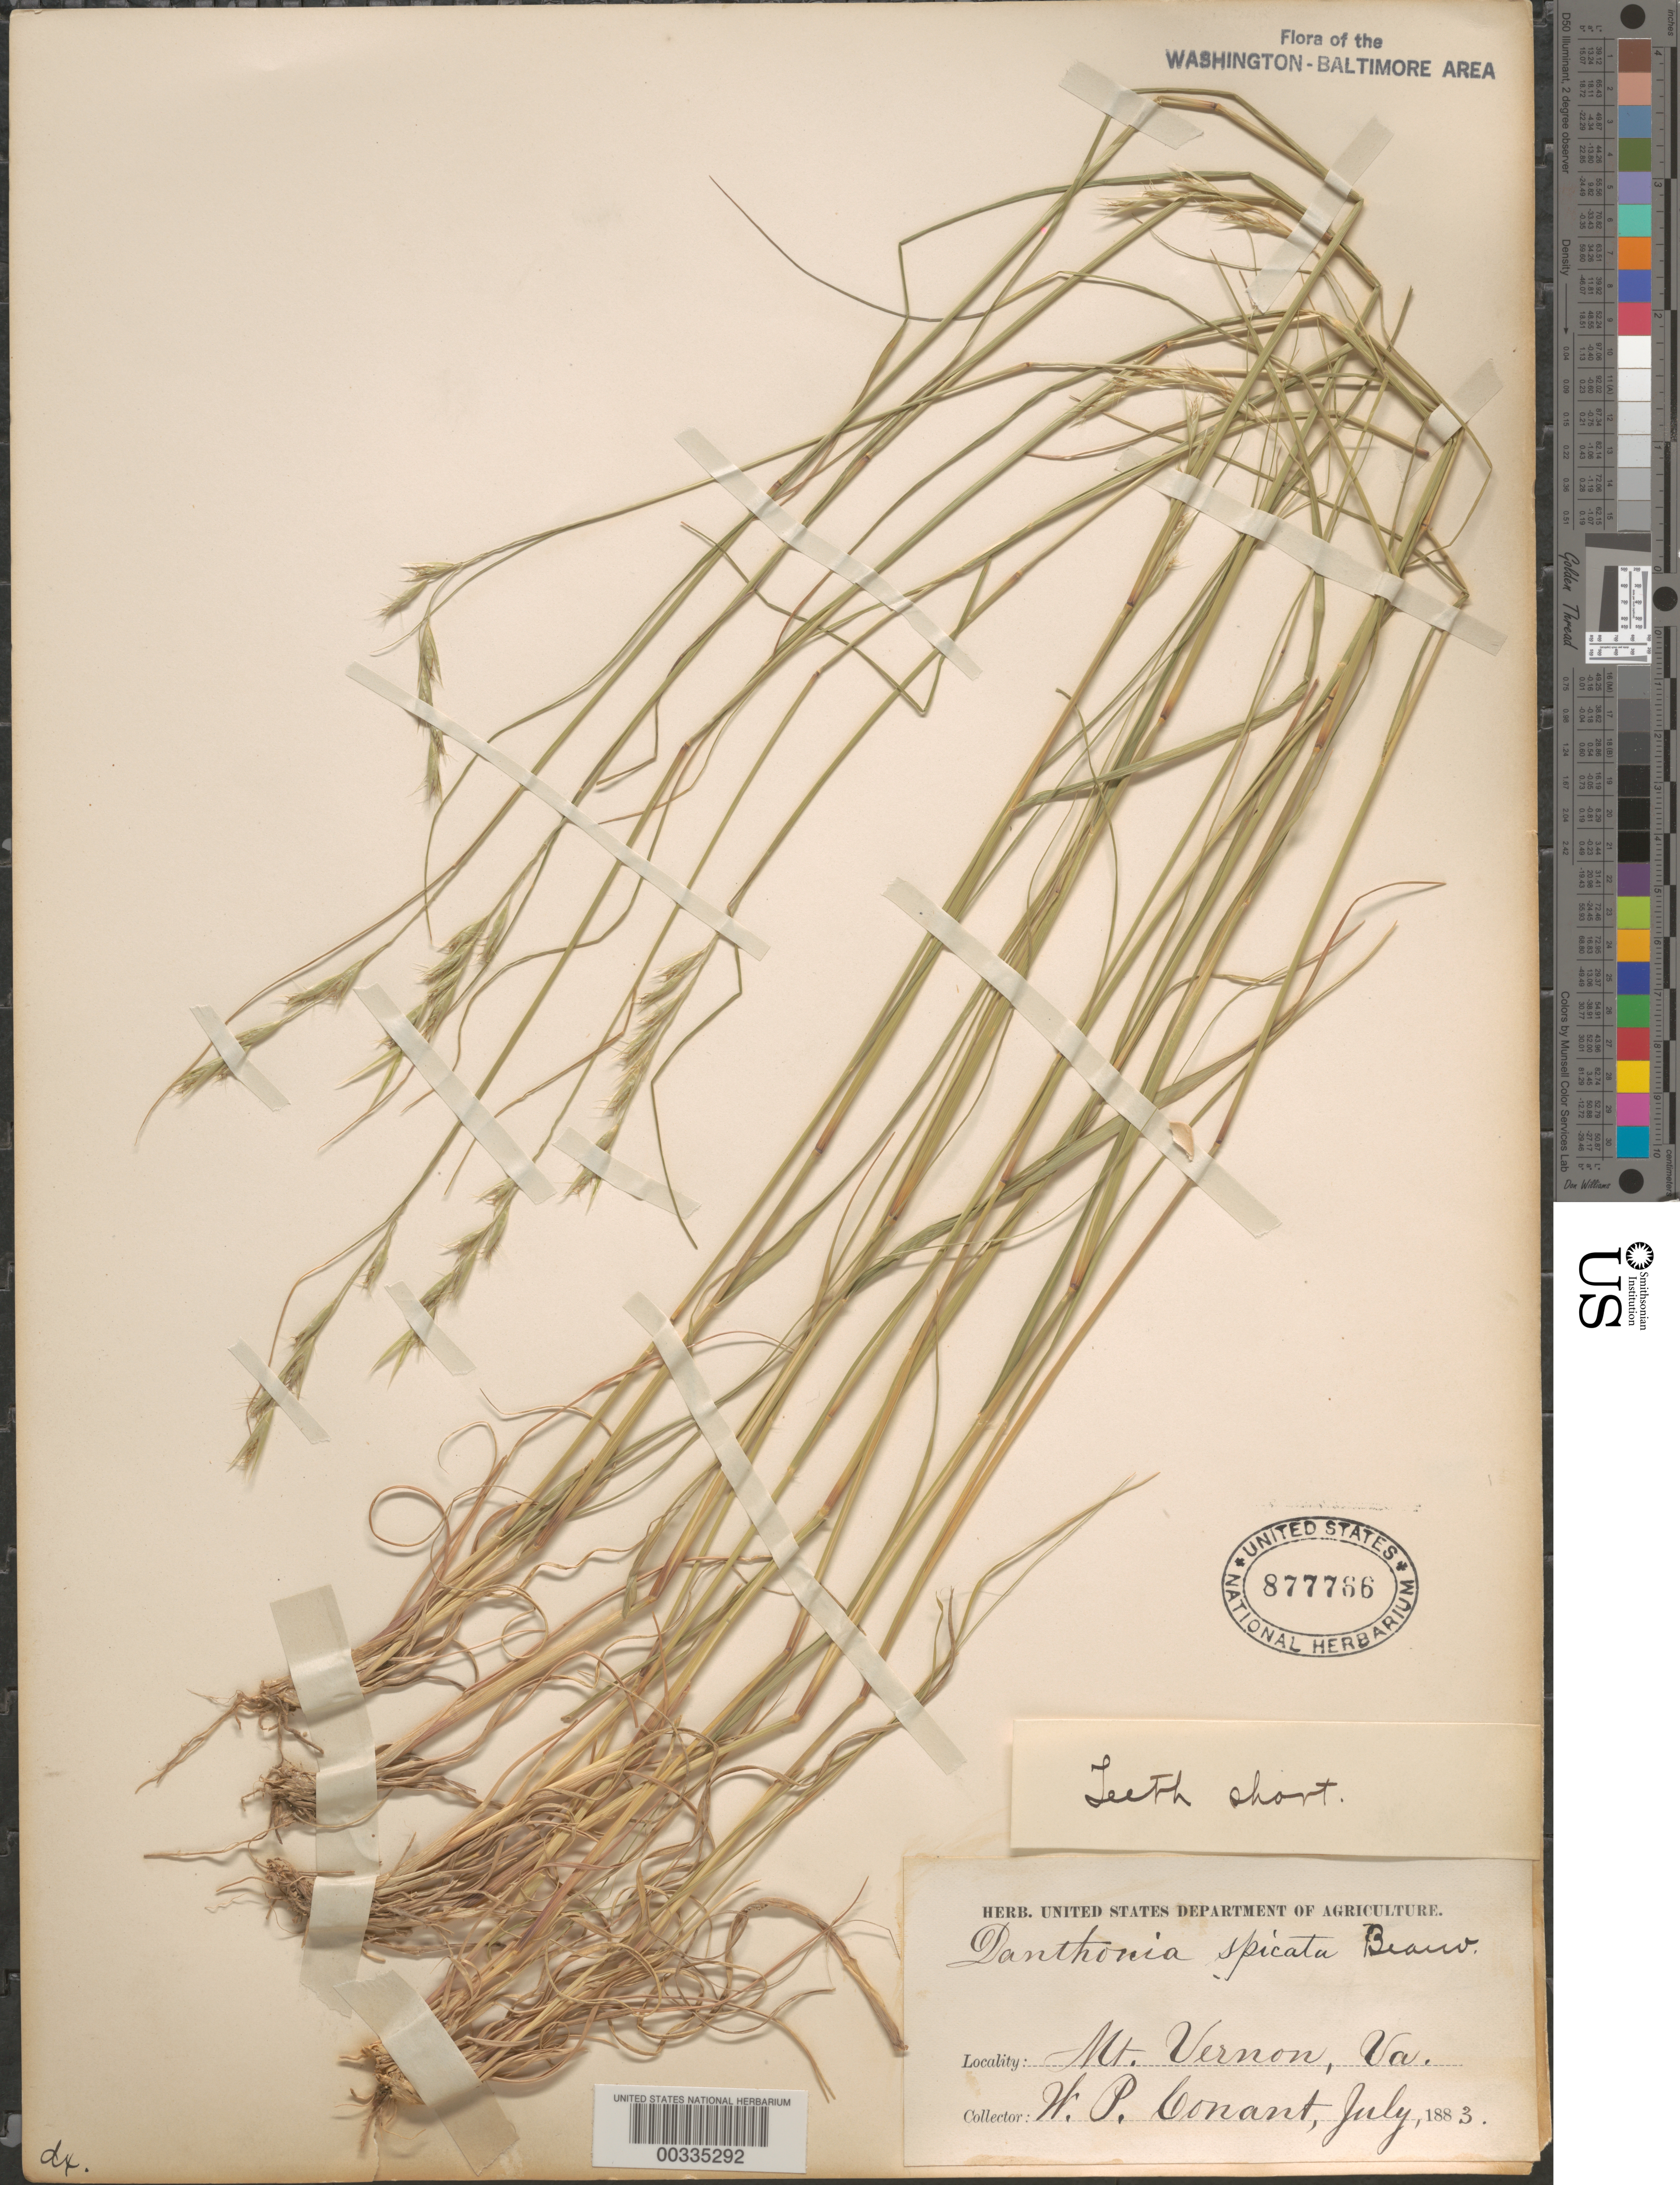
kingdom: Plantae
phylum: Tracheophyta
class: Liliopsida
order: Poales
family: Poaceae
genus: Danthonia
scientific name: Danthonia spicata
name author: (L.) P. Beauv. ex Roem. & Schult.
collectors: W. P. Conant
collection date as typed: Jul 1883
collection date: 1883-07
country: United States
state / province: Virginia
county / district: Fairfax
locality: Mt. Vernon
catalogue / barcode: US 877766